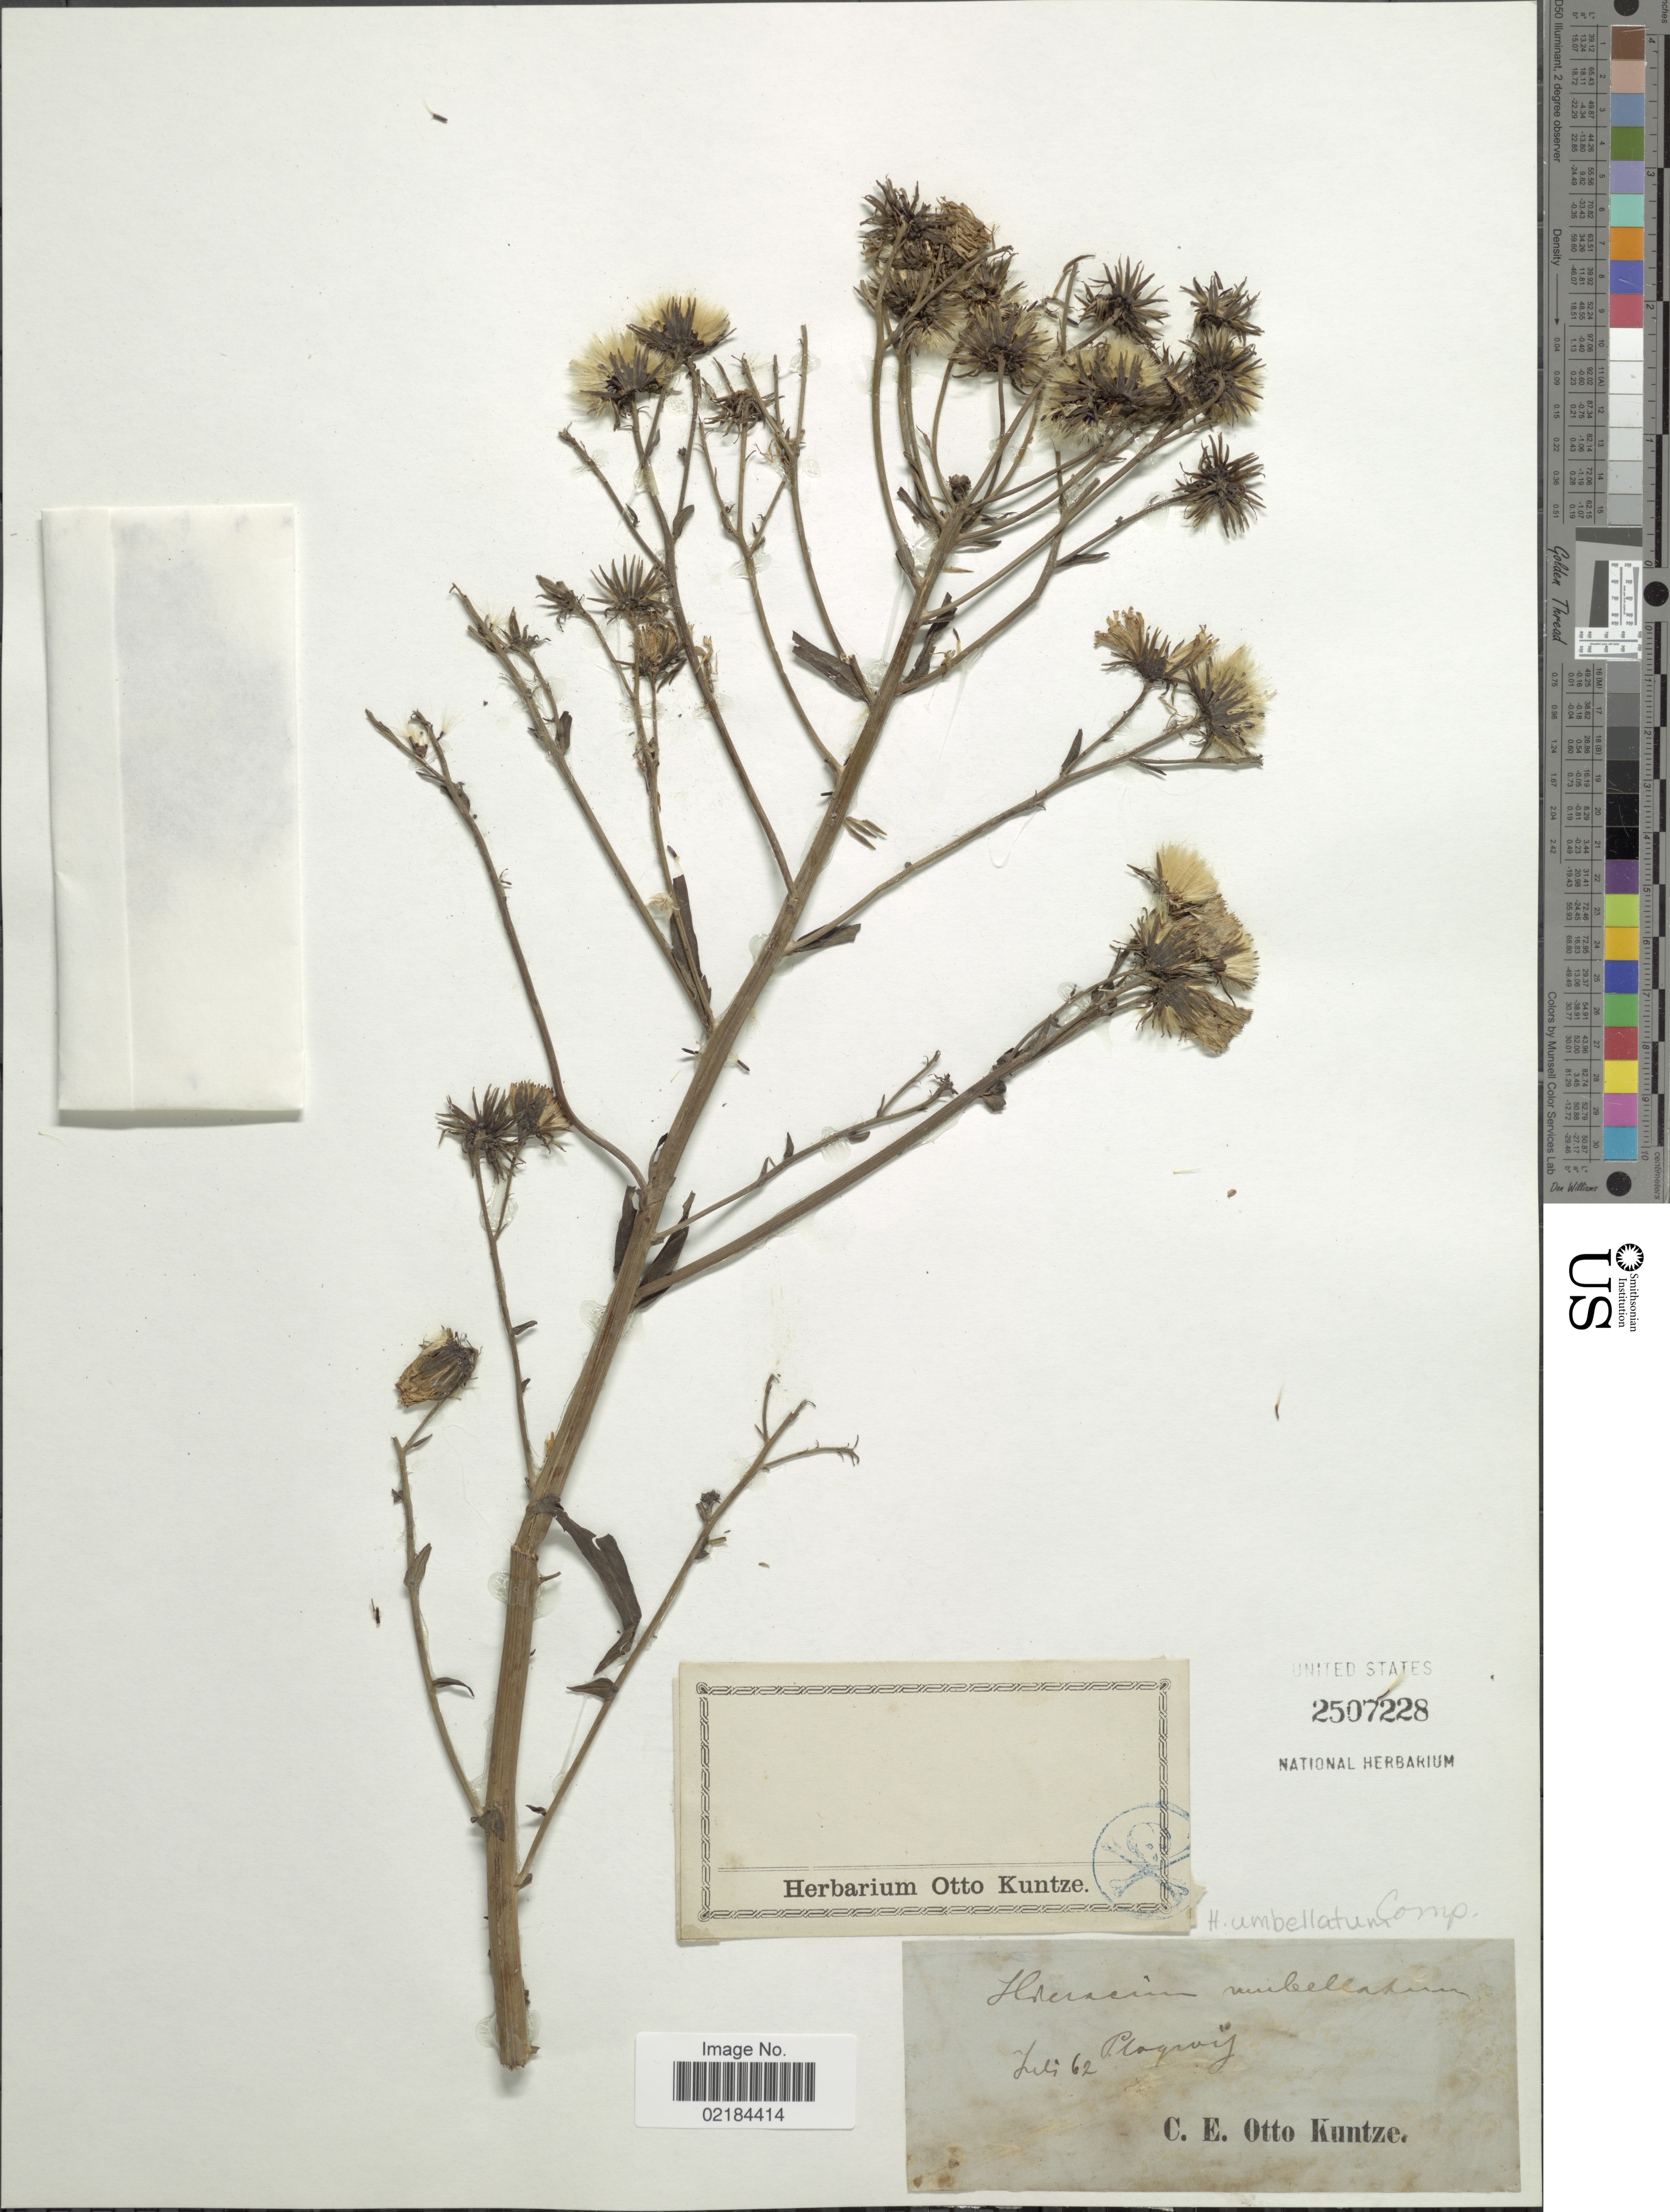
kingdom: Plantae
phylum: Tracheophyta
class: Magnoliopsida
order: Asterales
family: Asteraceae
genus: Hieracium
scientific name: Hieracium umbellatum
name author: L.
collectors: C.E.O. Kuntze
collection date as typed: Transcribed d/m/y: /7/62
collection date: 1862-07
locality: Plagray [interpreted]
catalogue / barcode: US 2507228